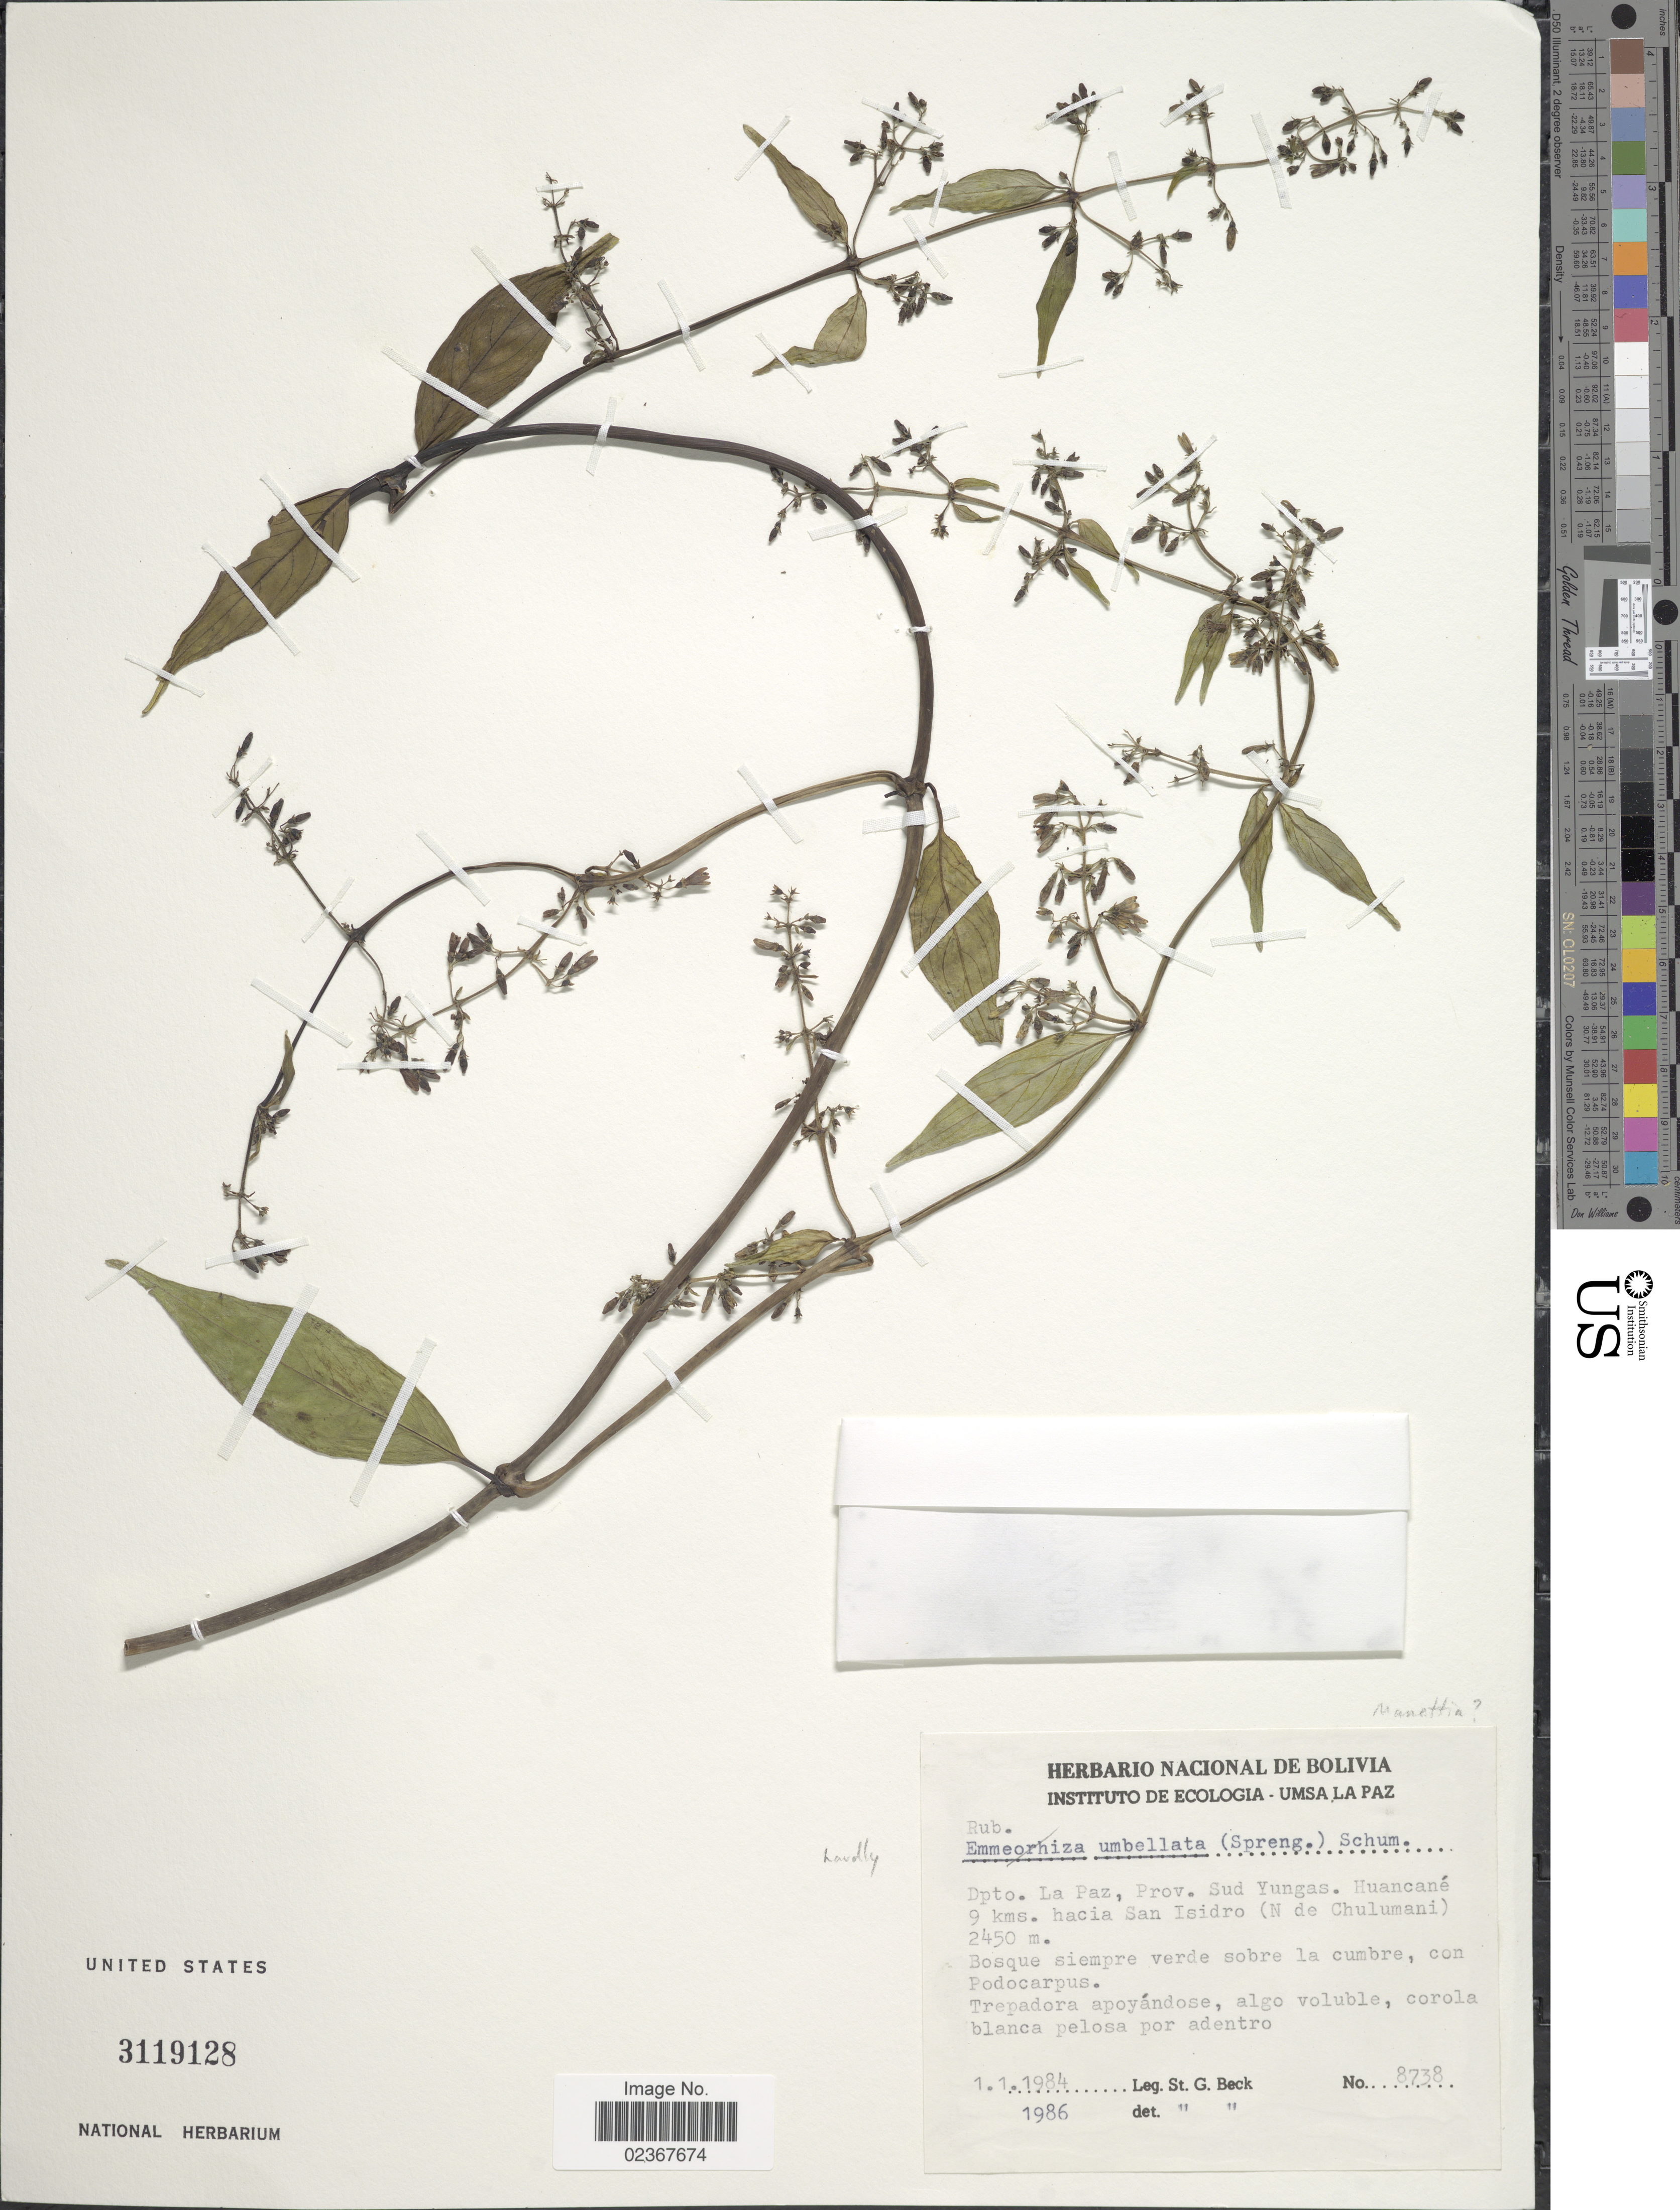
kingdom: Plantae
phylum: Tracheophyta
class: Magnoliopsida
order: Gentianales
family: Rubiaceae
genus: Manettia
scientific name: Manettia sp.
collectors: S. G. Beck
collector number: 8738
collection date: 1984-01-01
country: Bolivia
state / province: La Paz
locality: Dpto La Paz, Prov. Sud Yungas. Huancané 9 kms hacia San Isidro (N de Chulumani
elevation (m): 2450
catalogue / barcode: US 3119128